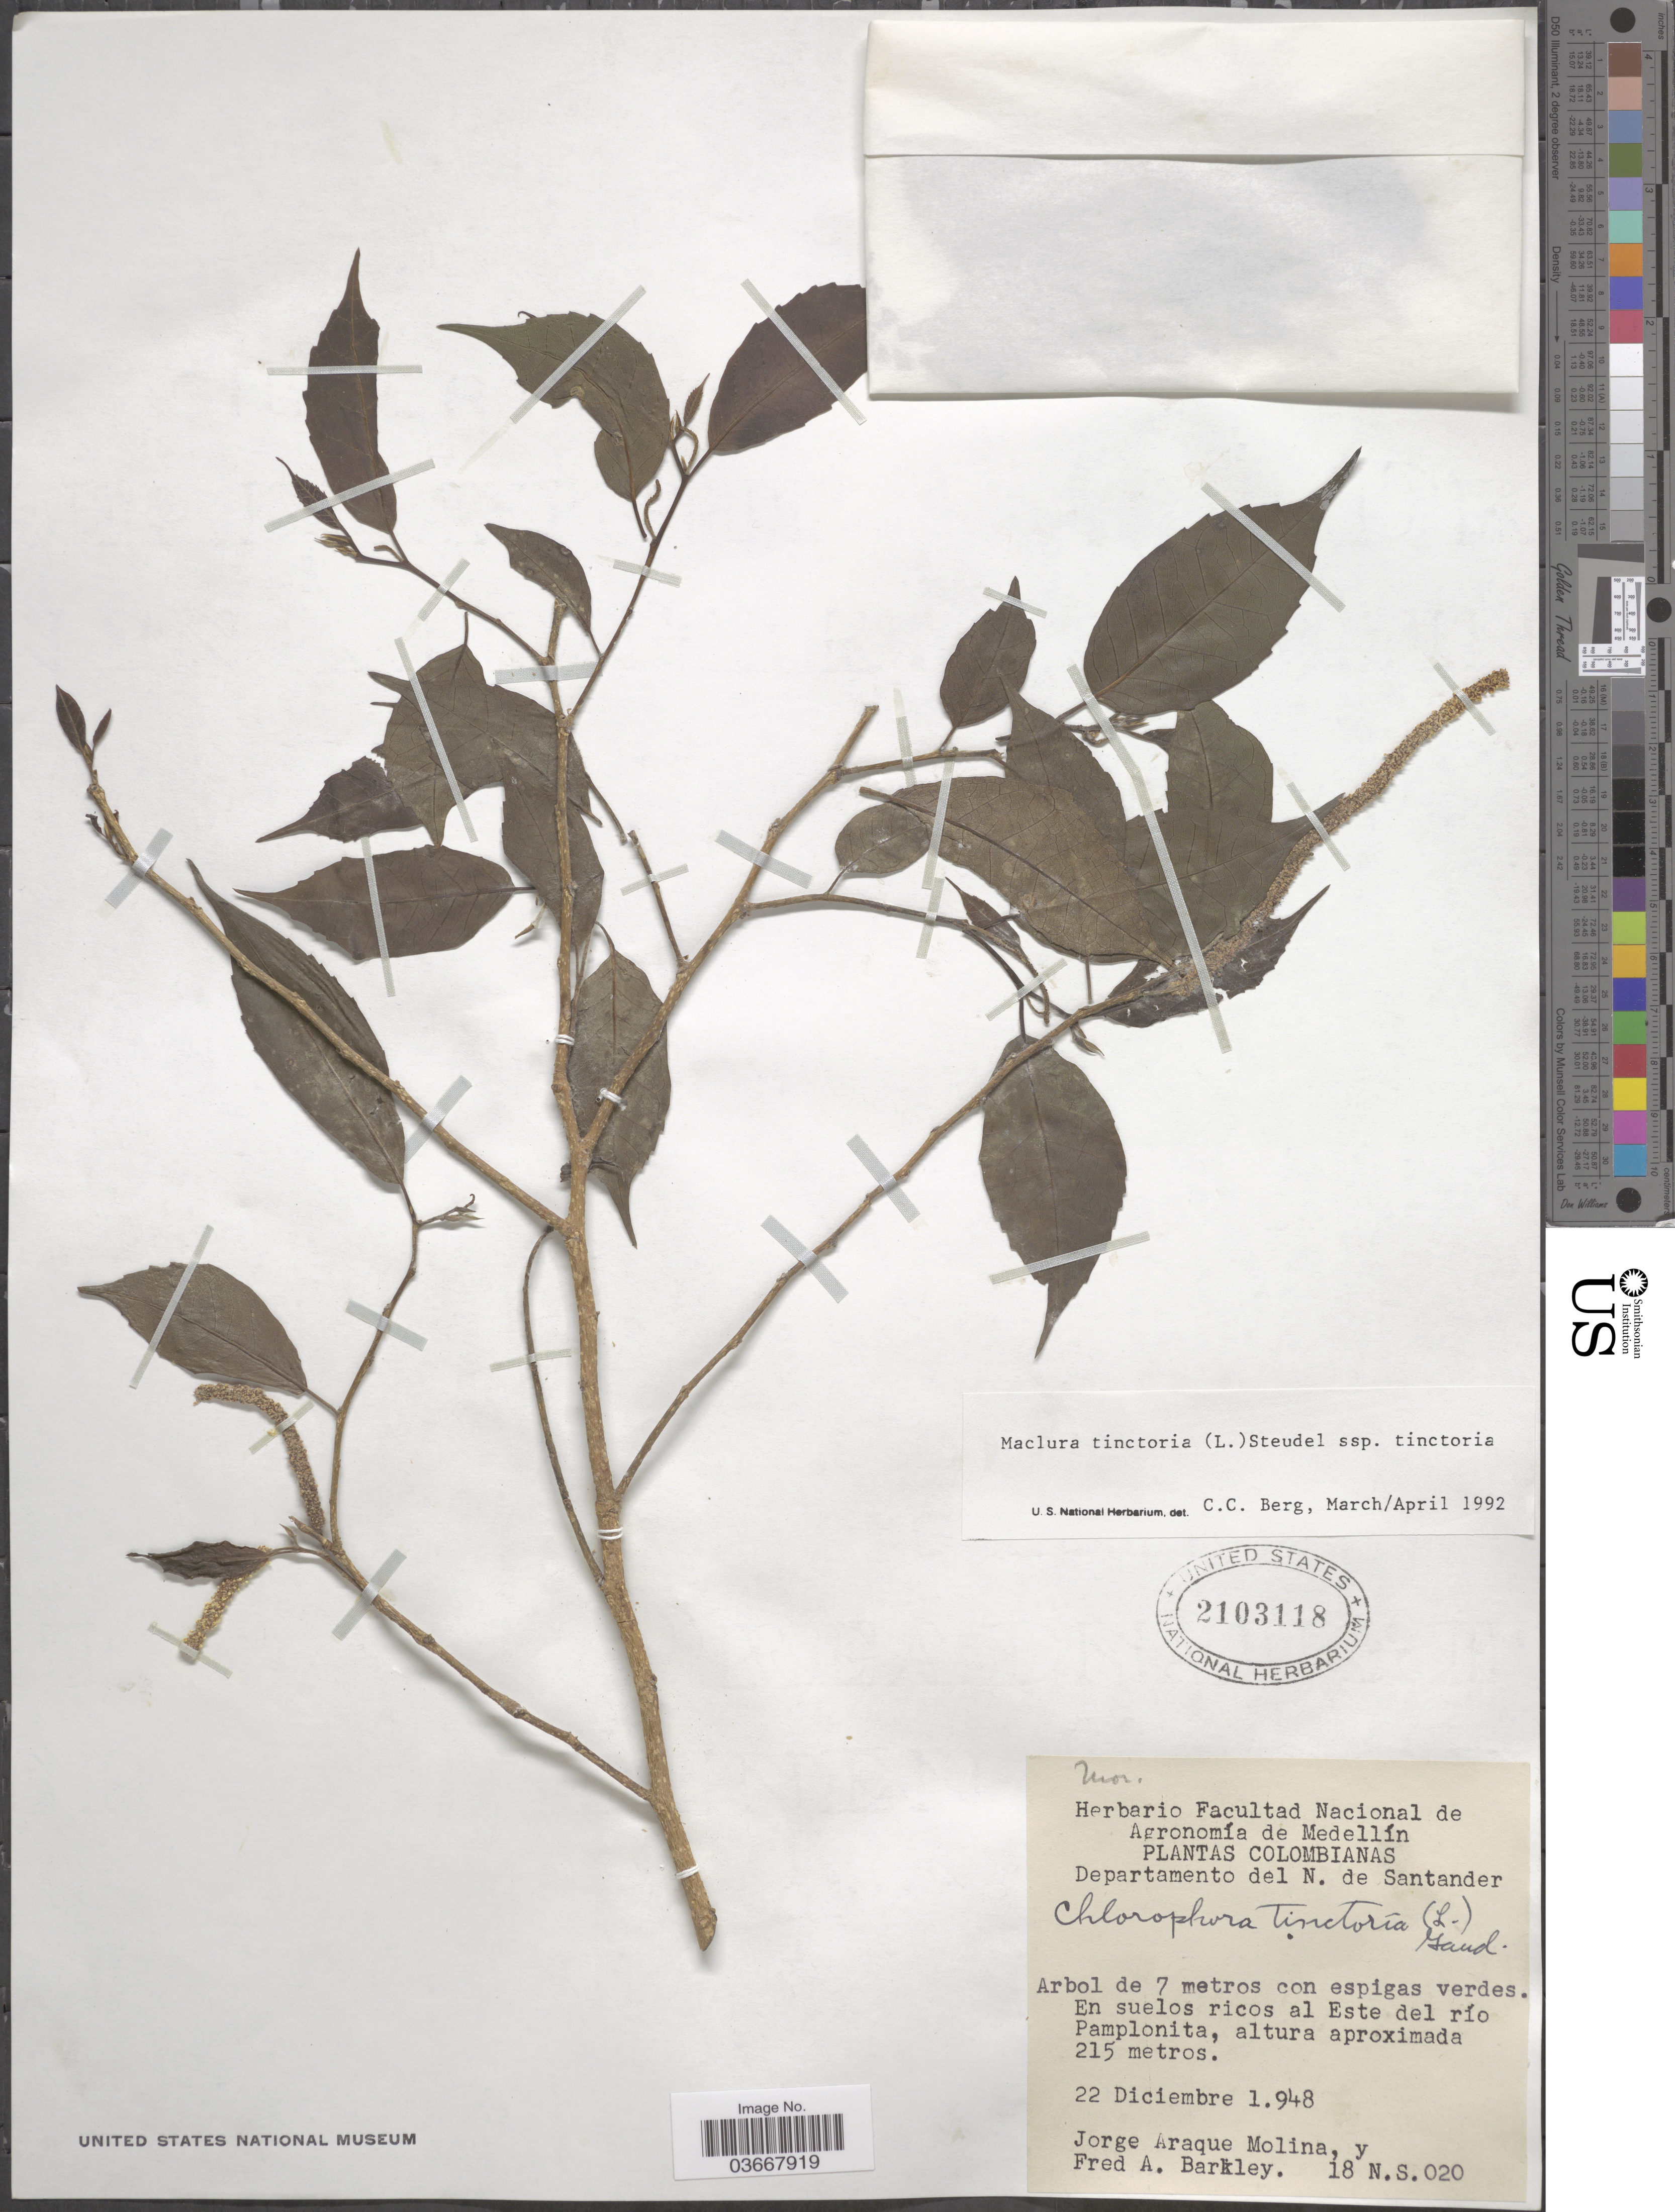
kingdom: Plantae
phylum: Tracheophyta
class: Magnoliopsida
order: Rosales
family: Moraceae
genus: Maclura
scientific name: Maclura tinctoria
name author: (L.) D. Don ex Steud.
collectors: J. A. Molina & F. A. Barkley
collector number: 18NS020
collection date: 1948-12-22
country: Colombia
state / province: Norte de Santander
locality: Departamento del N. de Santander. En suelos ricos al Este del río Pamplonita, altura aproximada.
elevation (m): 215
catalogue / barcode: US 2103118